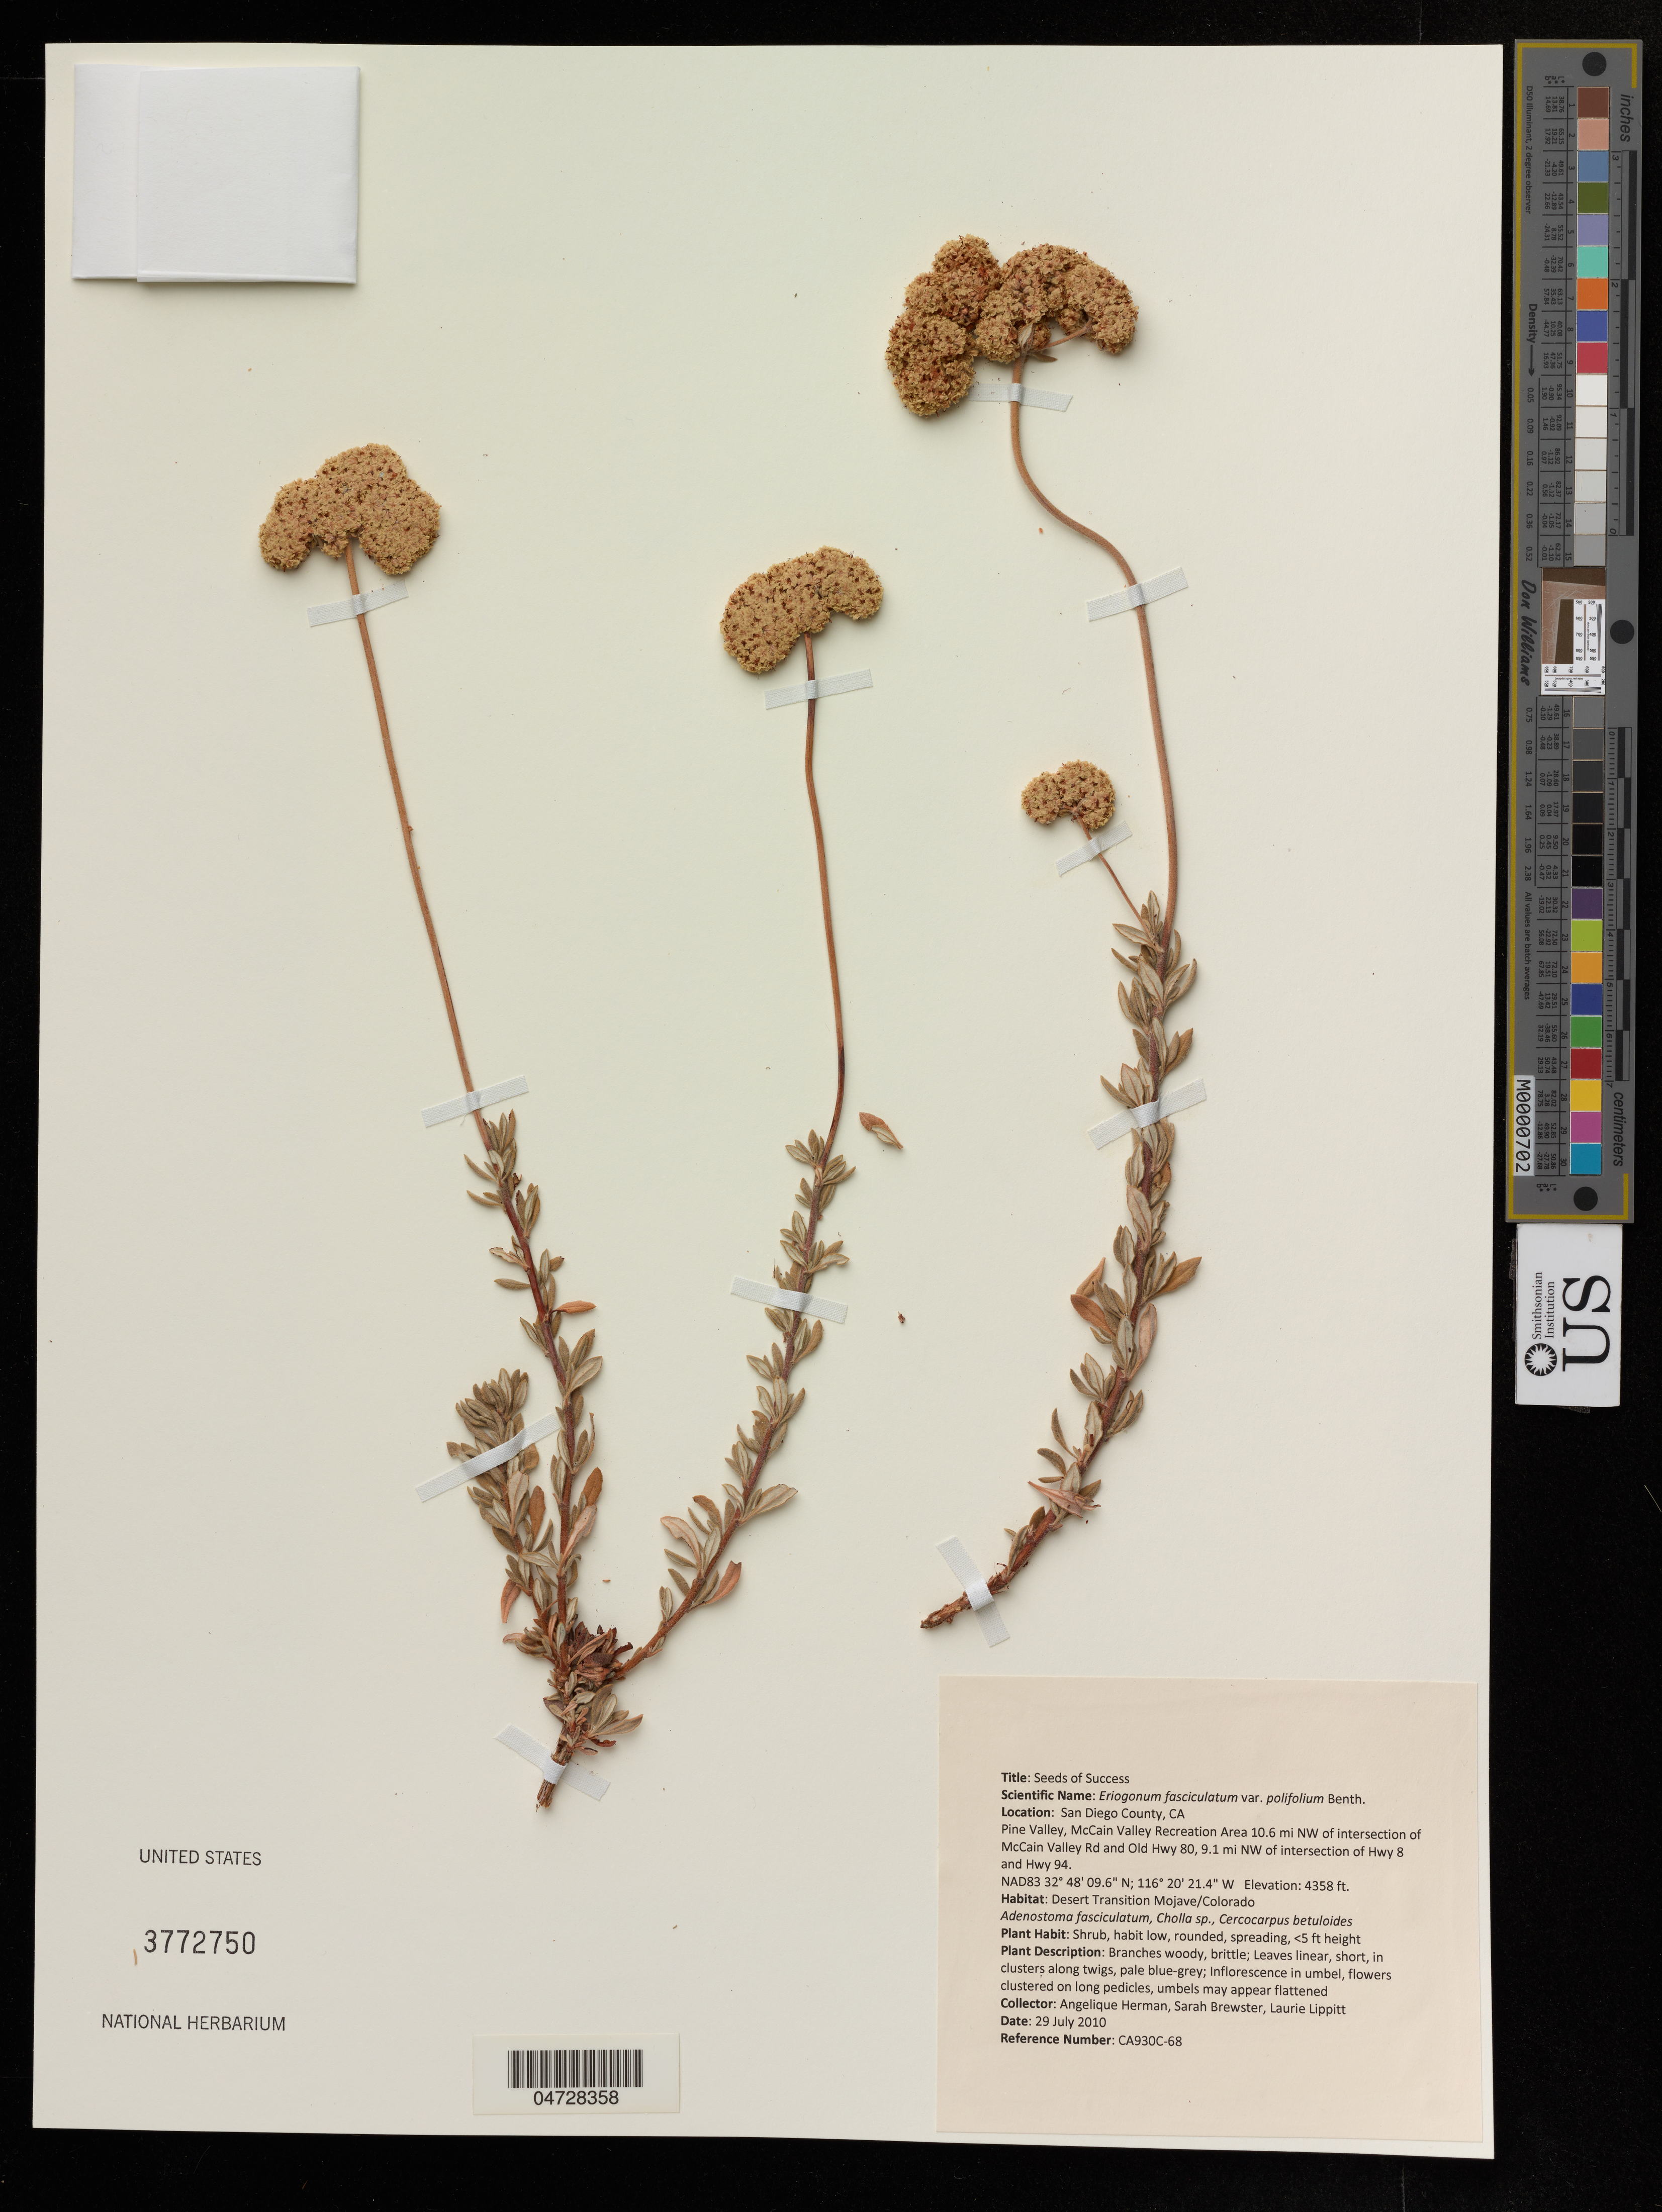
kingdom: Plantae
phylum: Tracheophyta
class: Magnoliopsida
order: Caryophyllales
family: Polygonaceae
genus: Eriogonum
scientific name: Eriogonum fasciculatum var. polifolium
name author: (Benth.) Torr. & A. Gray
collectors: A. Herman, S. Brewster & L. Lippitt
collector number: CA920C-68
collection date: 2010-07-29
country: United States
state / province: California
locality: Pine Valley, McCain Valley Recreation Area 10.6 mi NW of intersection of Mcain Valley Rd and Old Hwy 80,9.1 mi NW of intersection of Hwy 8 and Hwy 94.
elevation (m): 1328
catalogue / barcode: US 3772750